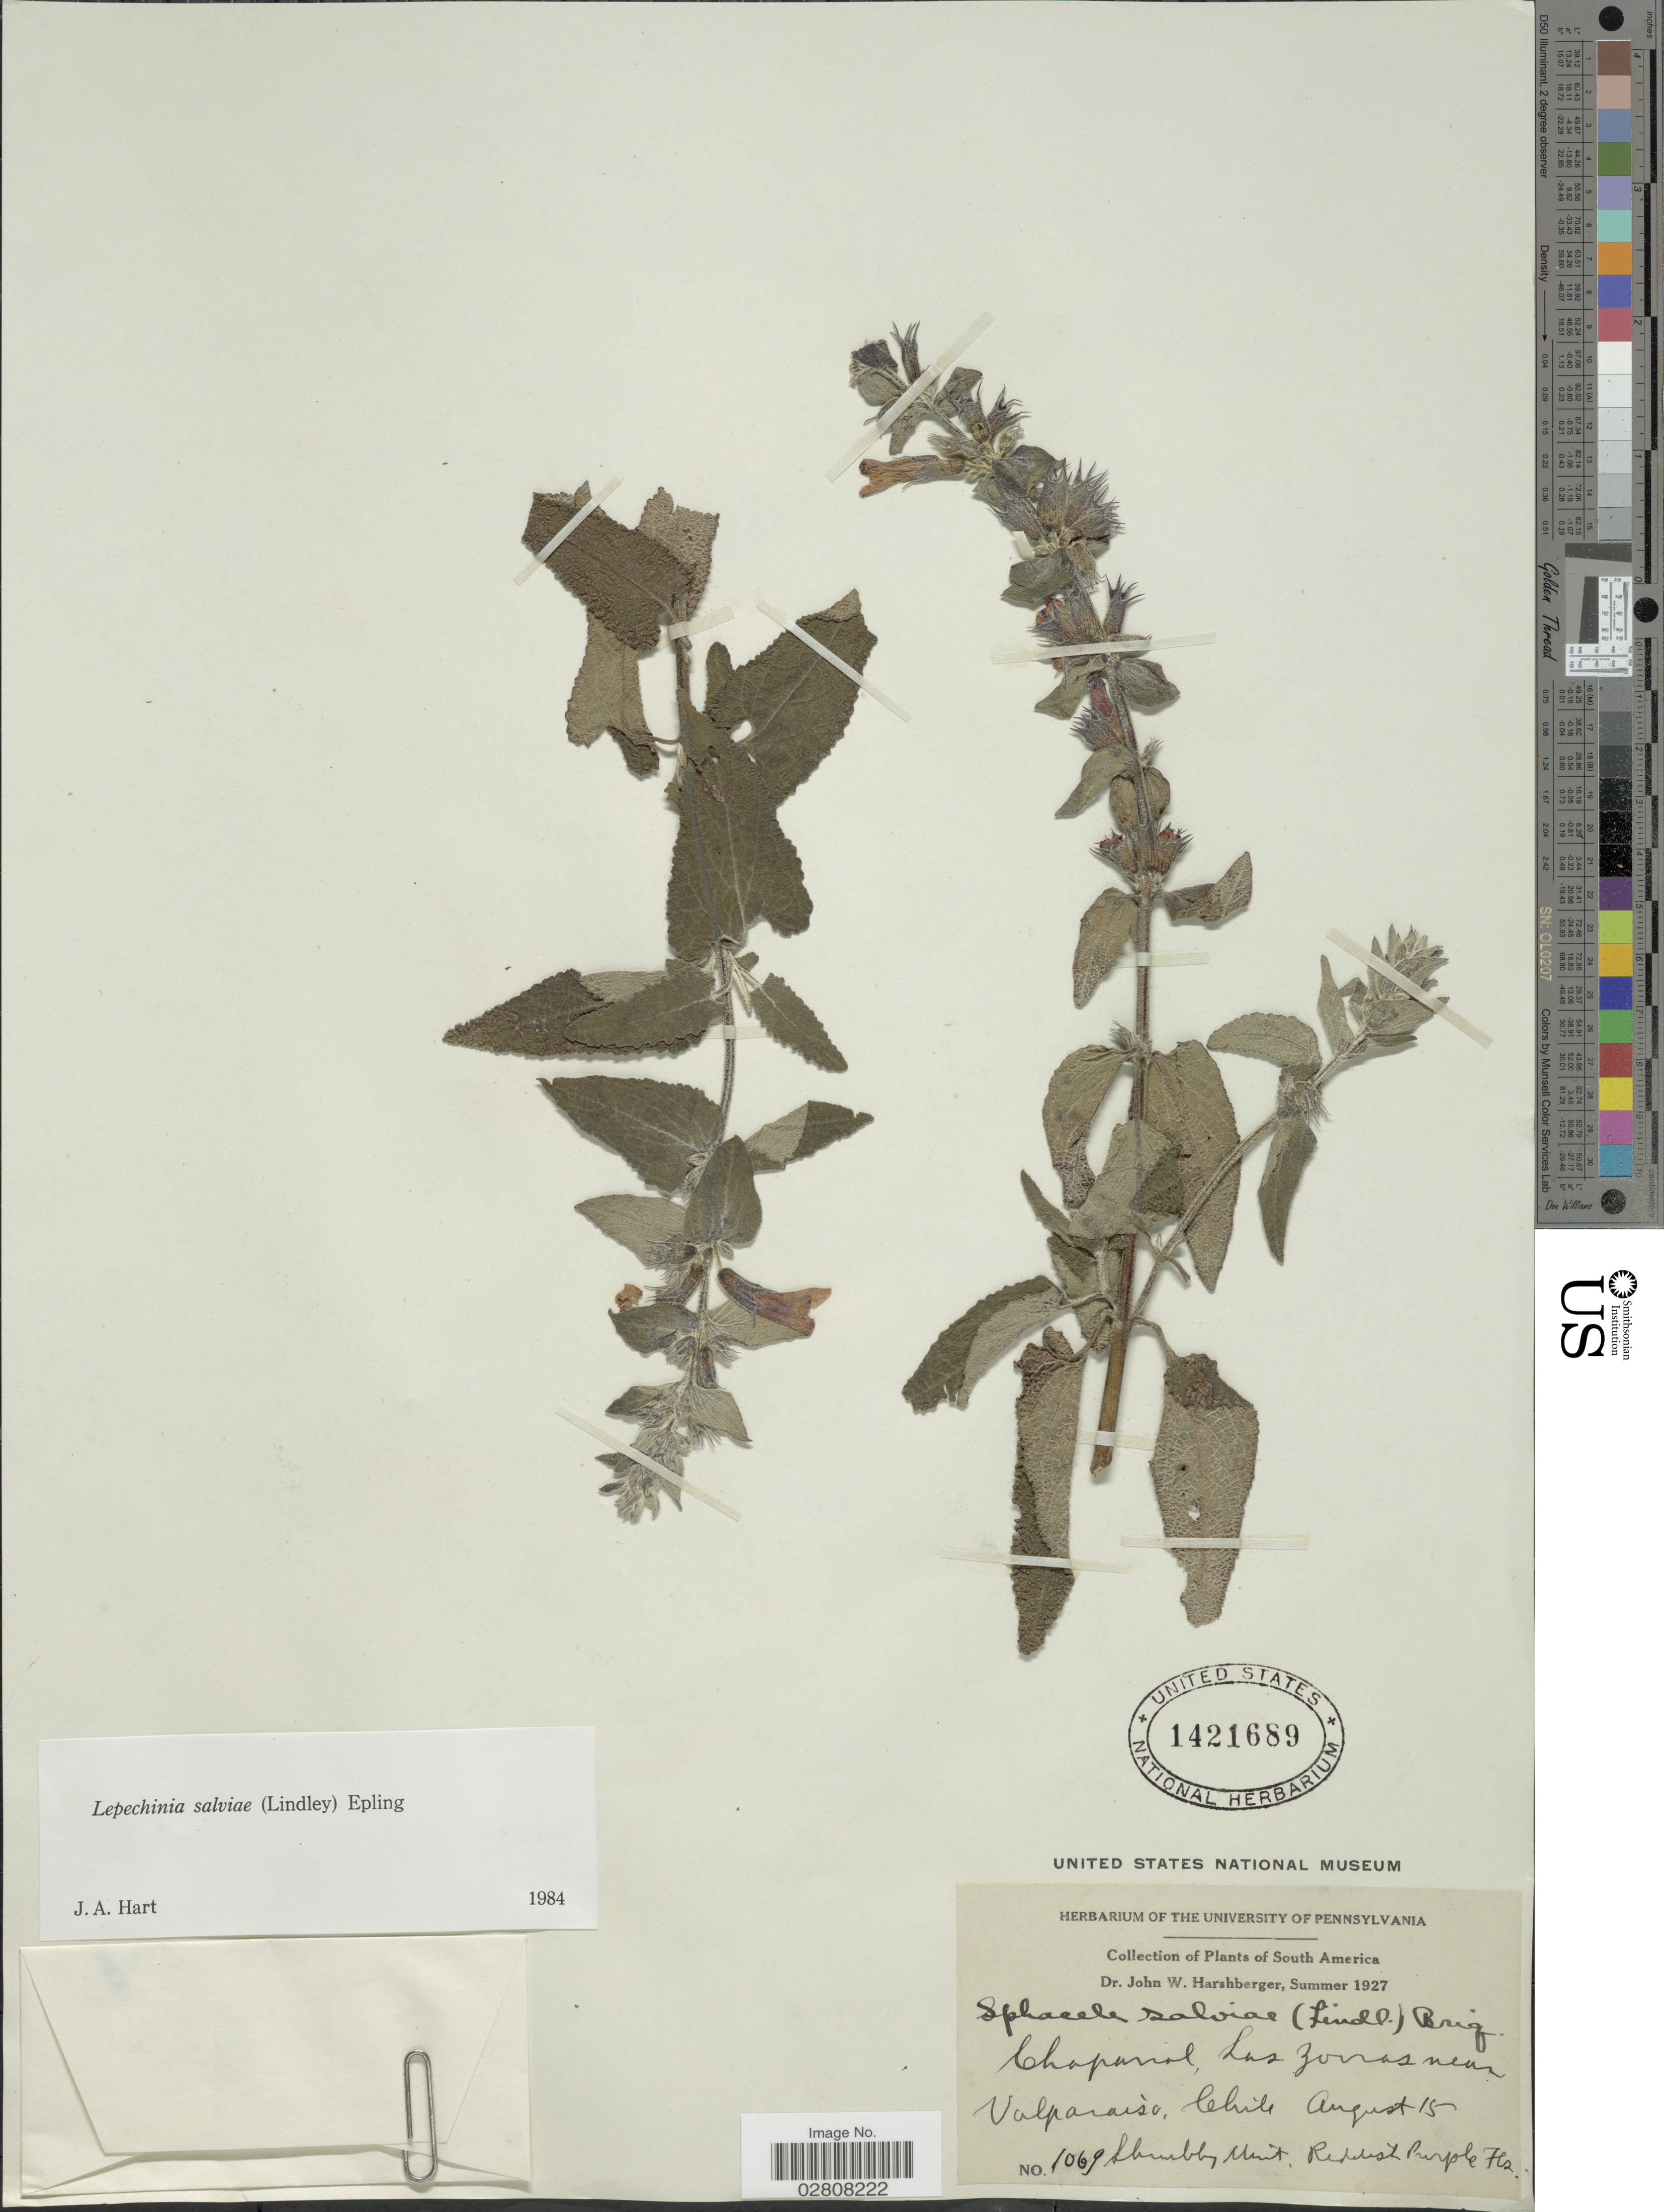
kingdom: Plantae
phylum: Tracheophyta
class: Magnoliopsida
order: Lamiales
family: Lamiaceae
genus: Lepechinia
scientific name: Lepechinia salviae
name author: (Lindl.) Epling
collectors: J. W. Harshberger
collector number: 1069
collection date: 1927-08-15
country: Chile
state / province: Valparaíso (V)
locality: Chaparrol, Las zonas near Valparaiso.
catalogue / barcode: US 1421689